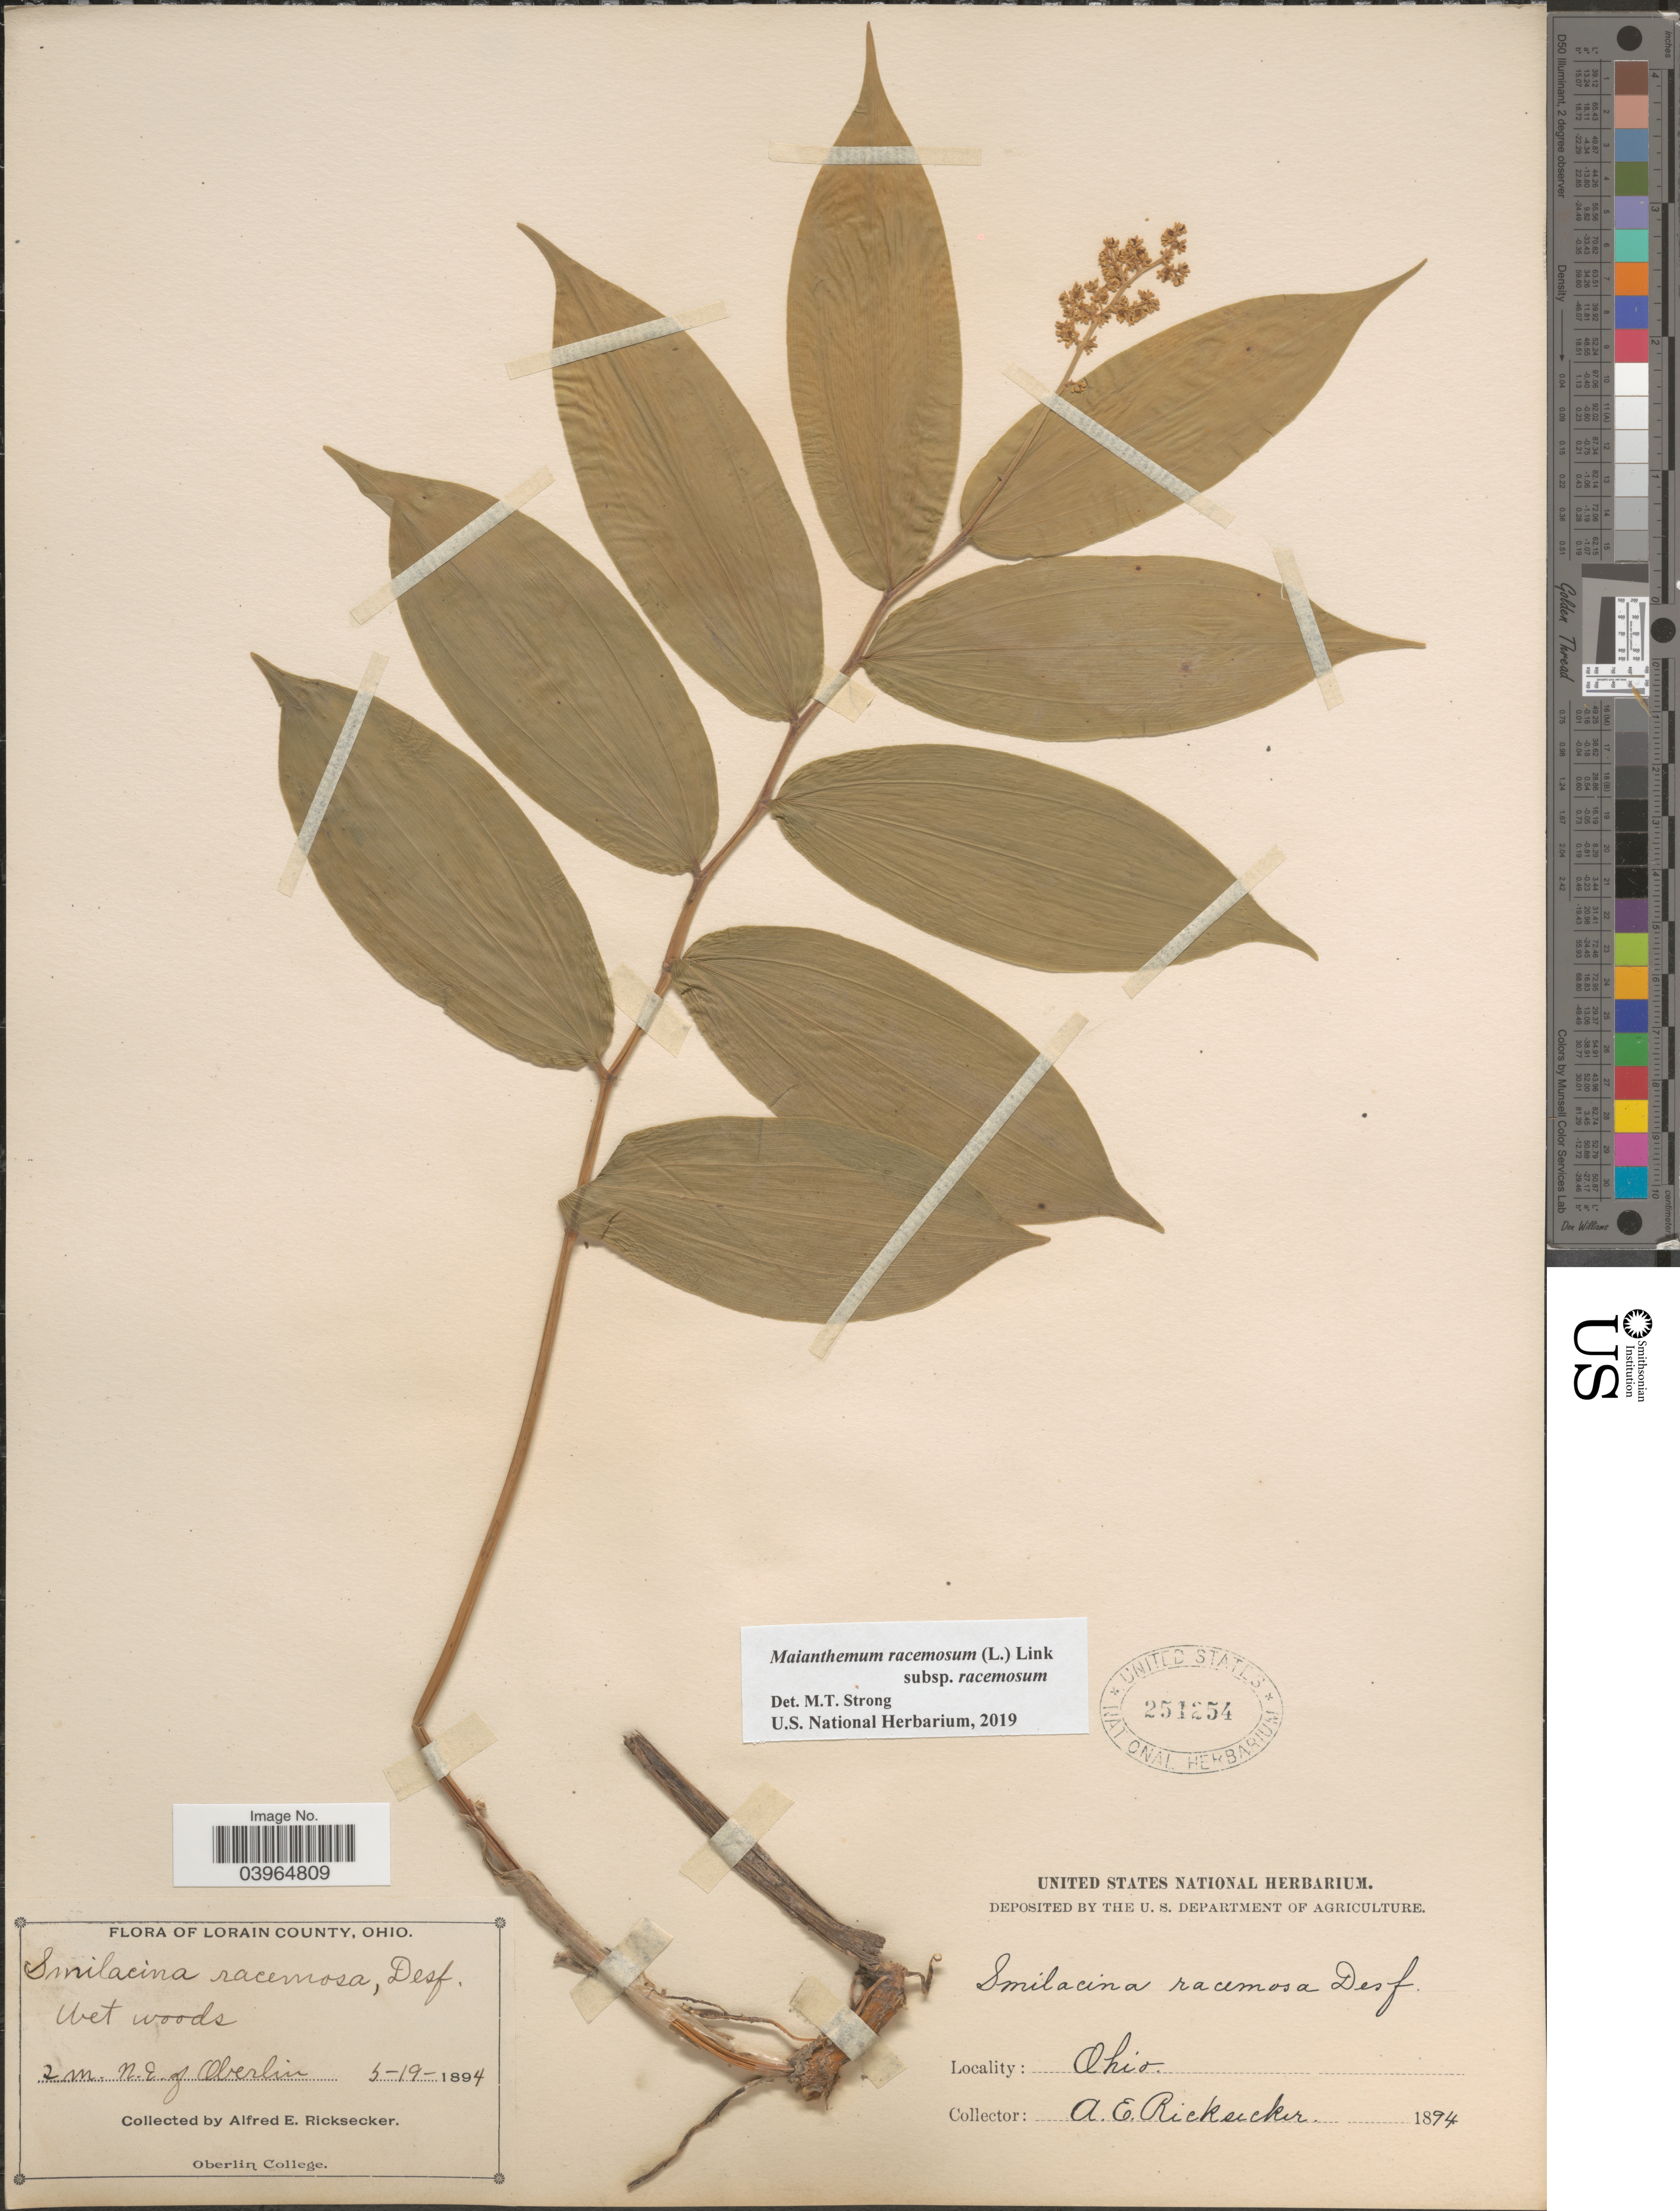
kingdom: Plantae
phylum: Tracheophyta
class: Liliopsida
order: Asparagales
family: Asparagaceae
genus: Maianthemum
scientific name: Maianthemum racemosum subsp. racemosum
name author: (L.) Link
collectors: A. E. Ricksecker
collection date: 1894-05-19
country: United States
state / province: Ohio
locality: Lorain County. 2 m. N.E. of Oberlin.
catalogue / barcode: US 251254